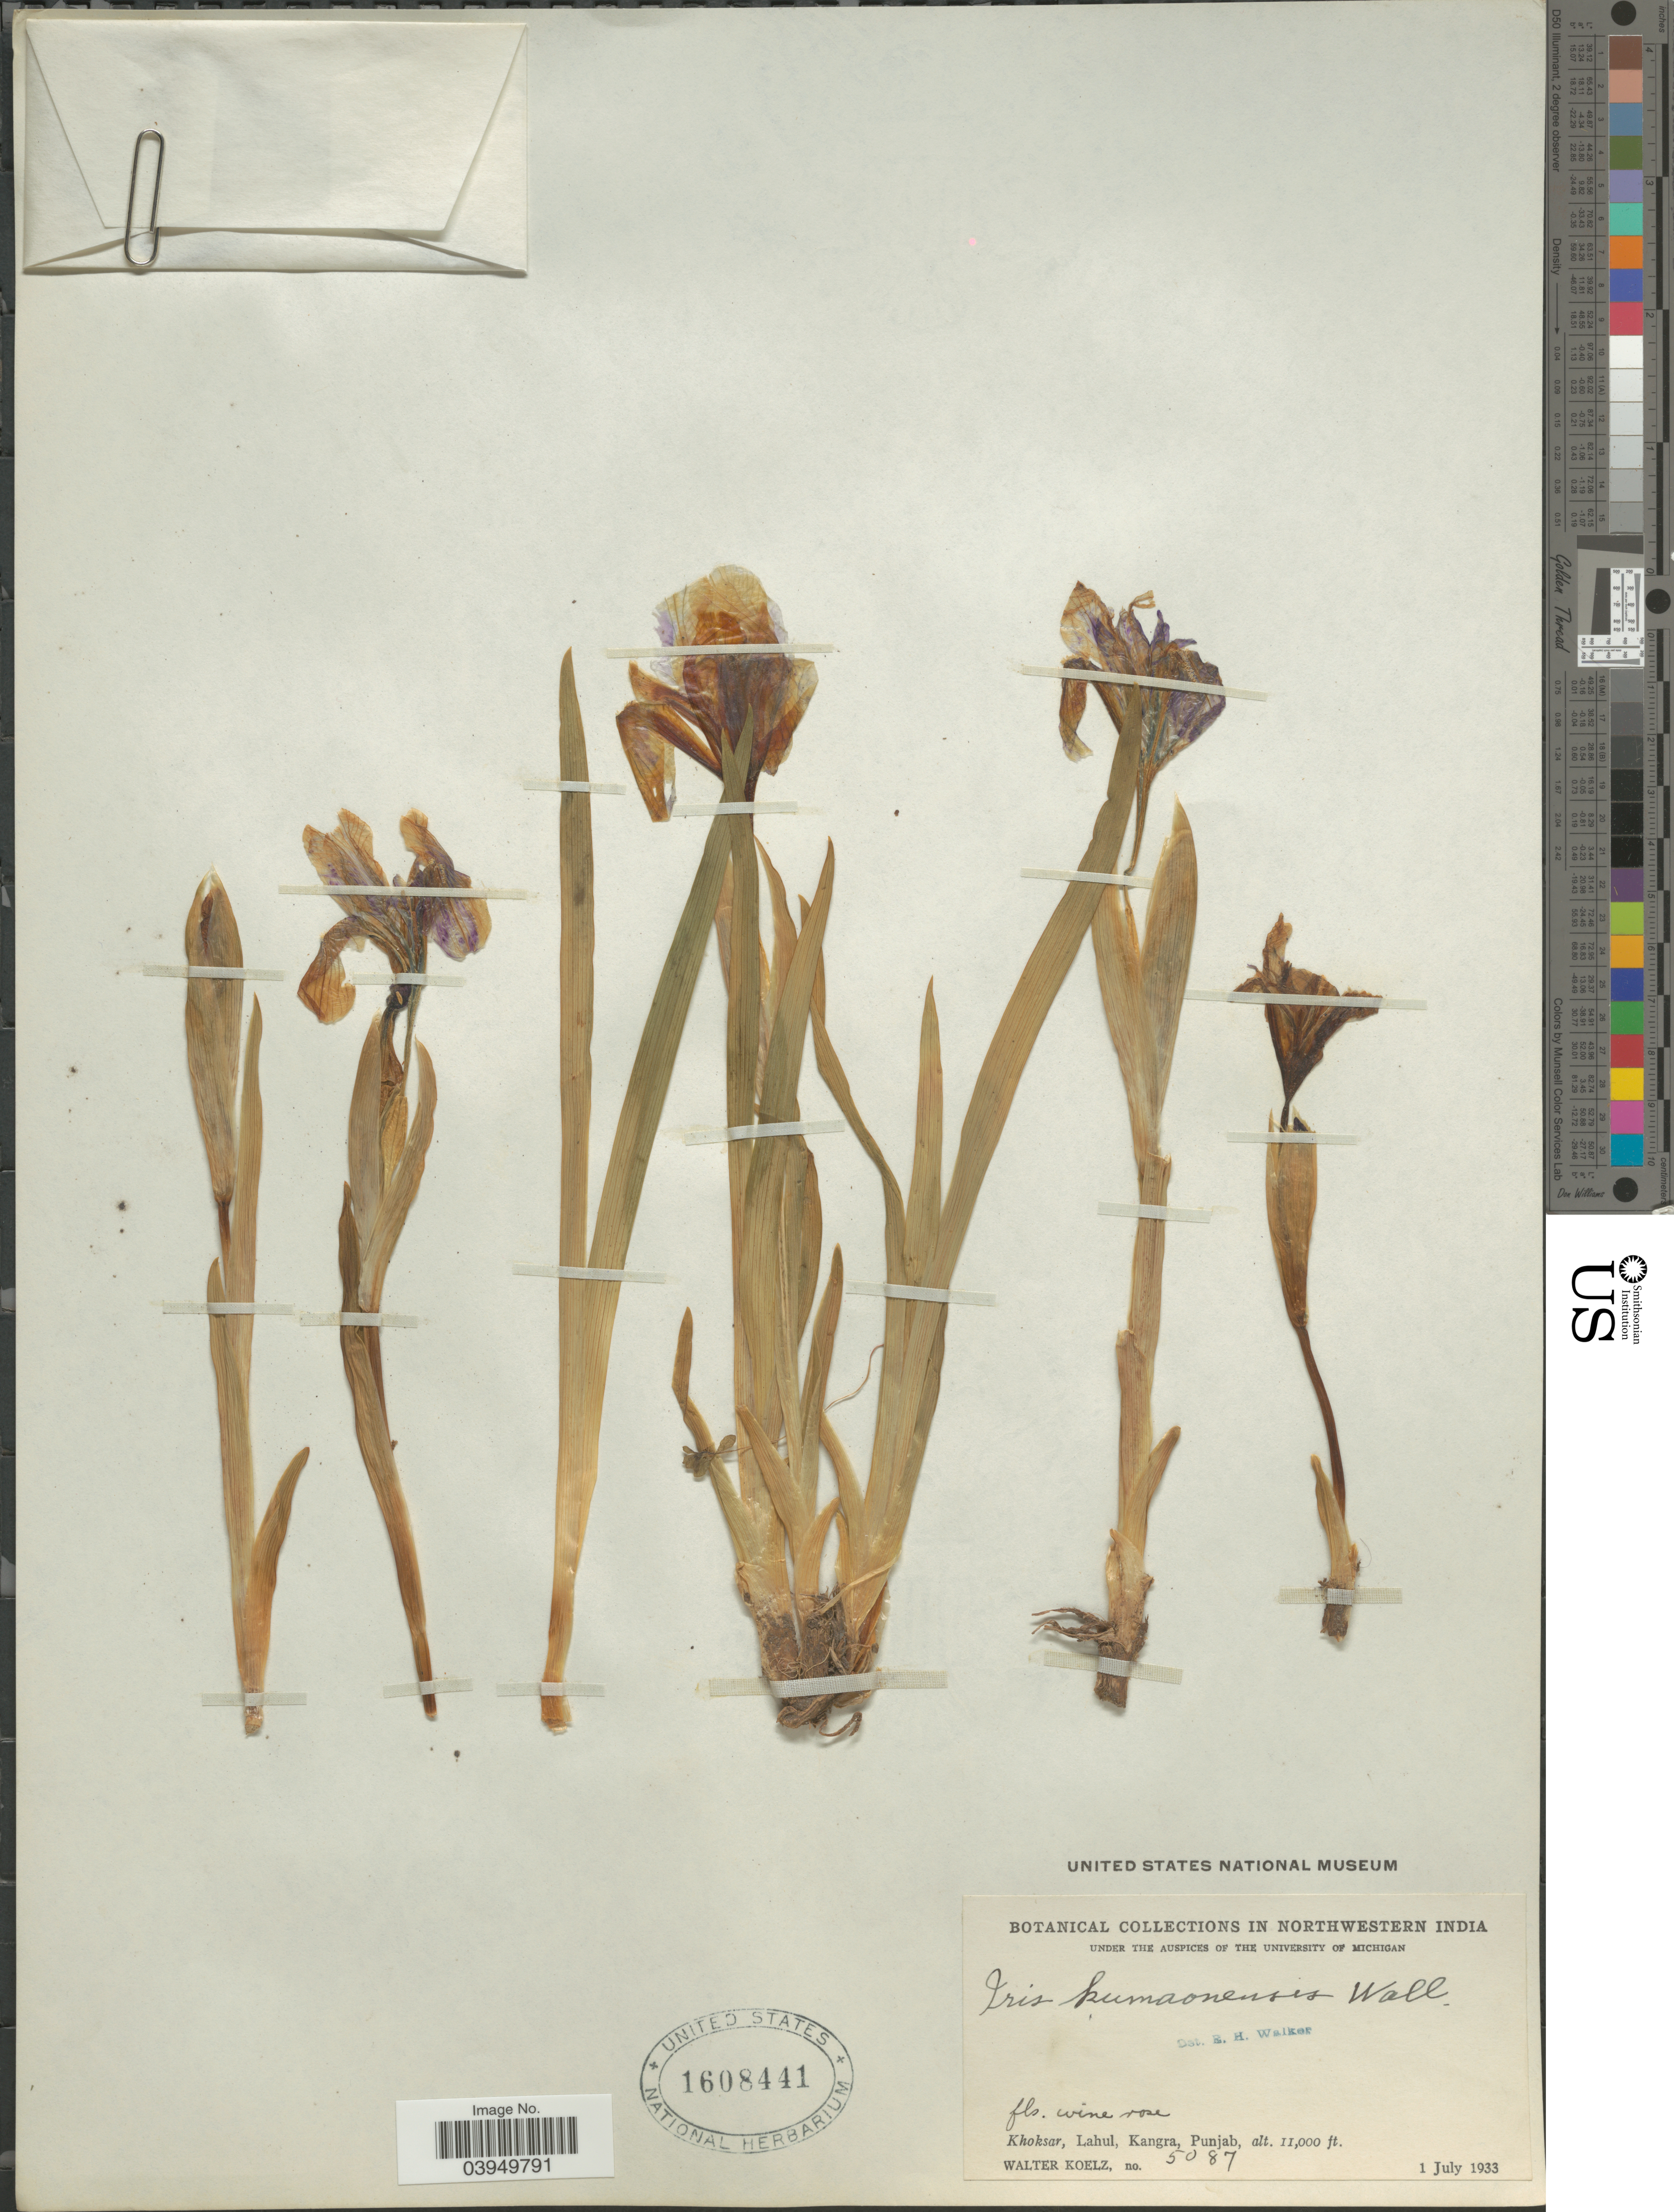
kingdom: Plantae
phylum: Tracheophyta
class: Liliopsida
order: Asparagales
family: Iridaceae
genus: Iris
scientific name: Iris kemaonensis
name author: Wall. ex D. Don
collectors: W. N. Koelz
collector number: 5087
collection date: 1933-07-01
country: India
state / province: Punjab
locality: Northwestern India. Khoksar, Lahul, Kangra.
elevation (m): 3353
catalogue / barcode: US 1608441